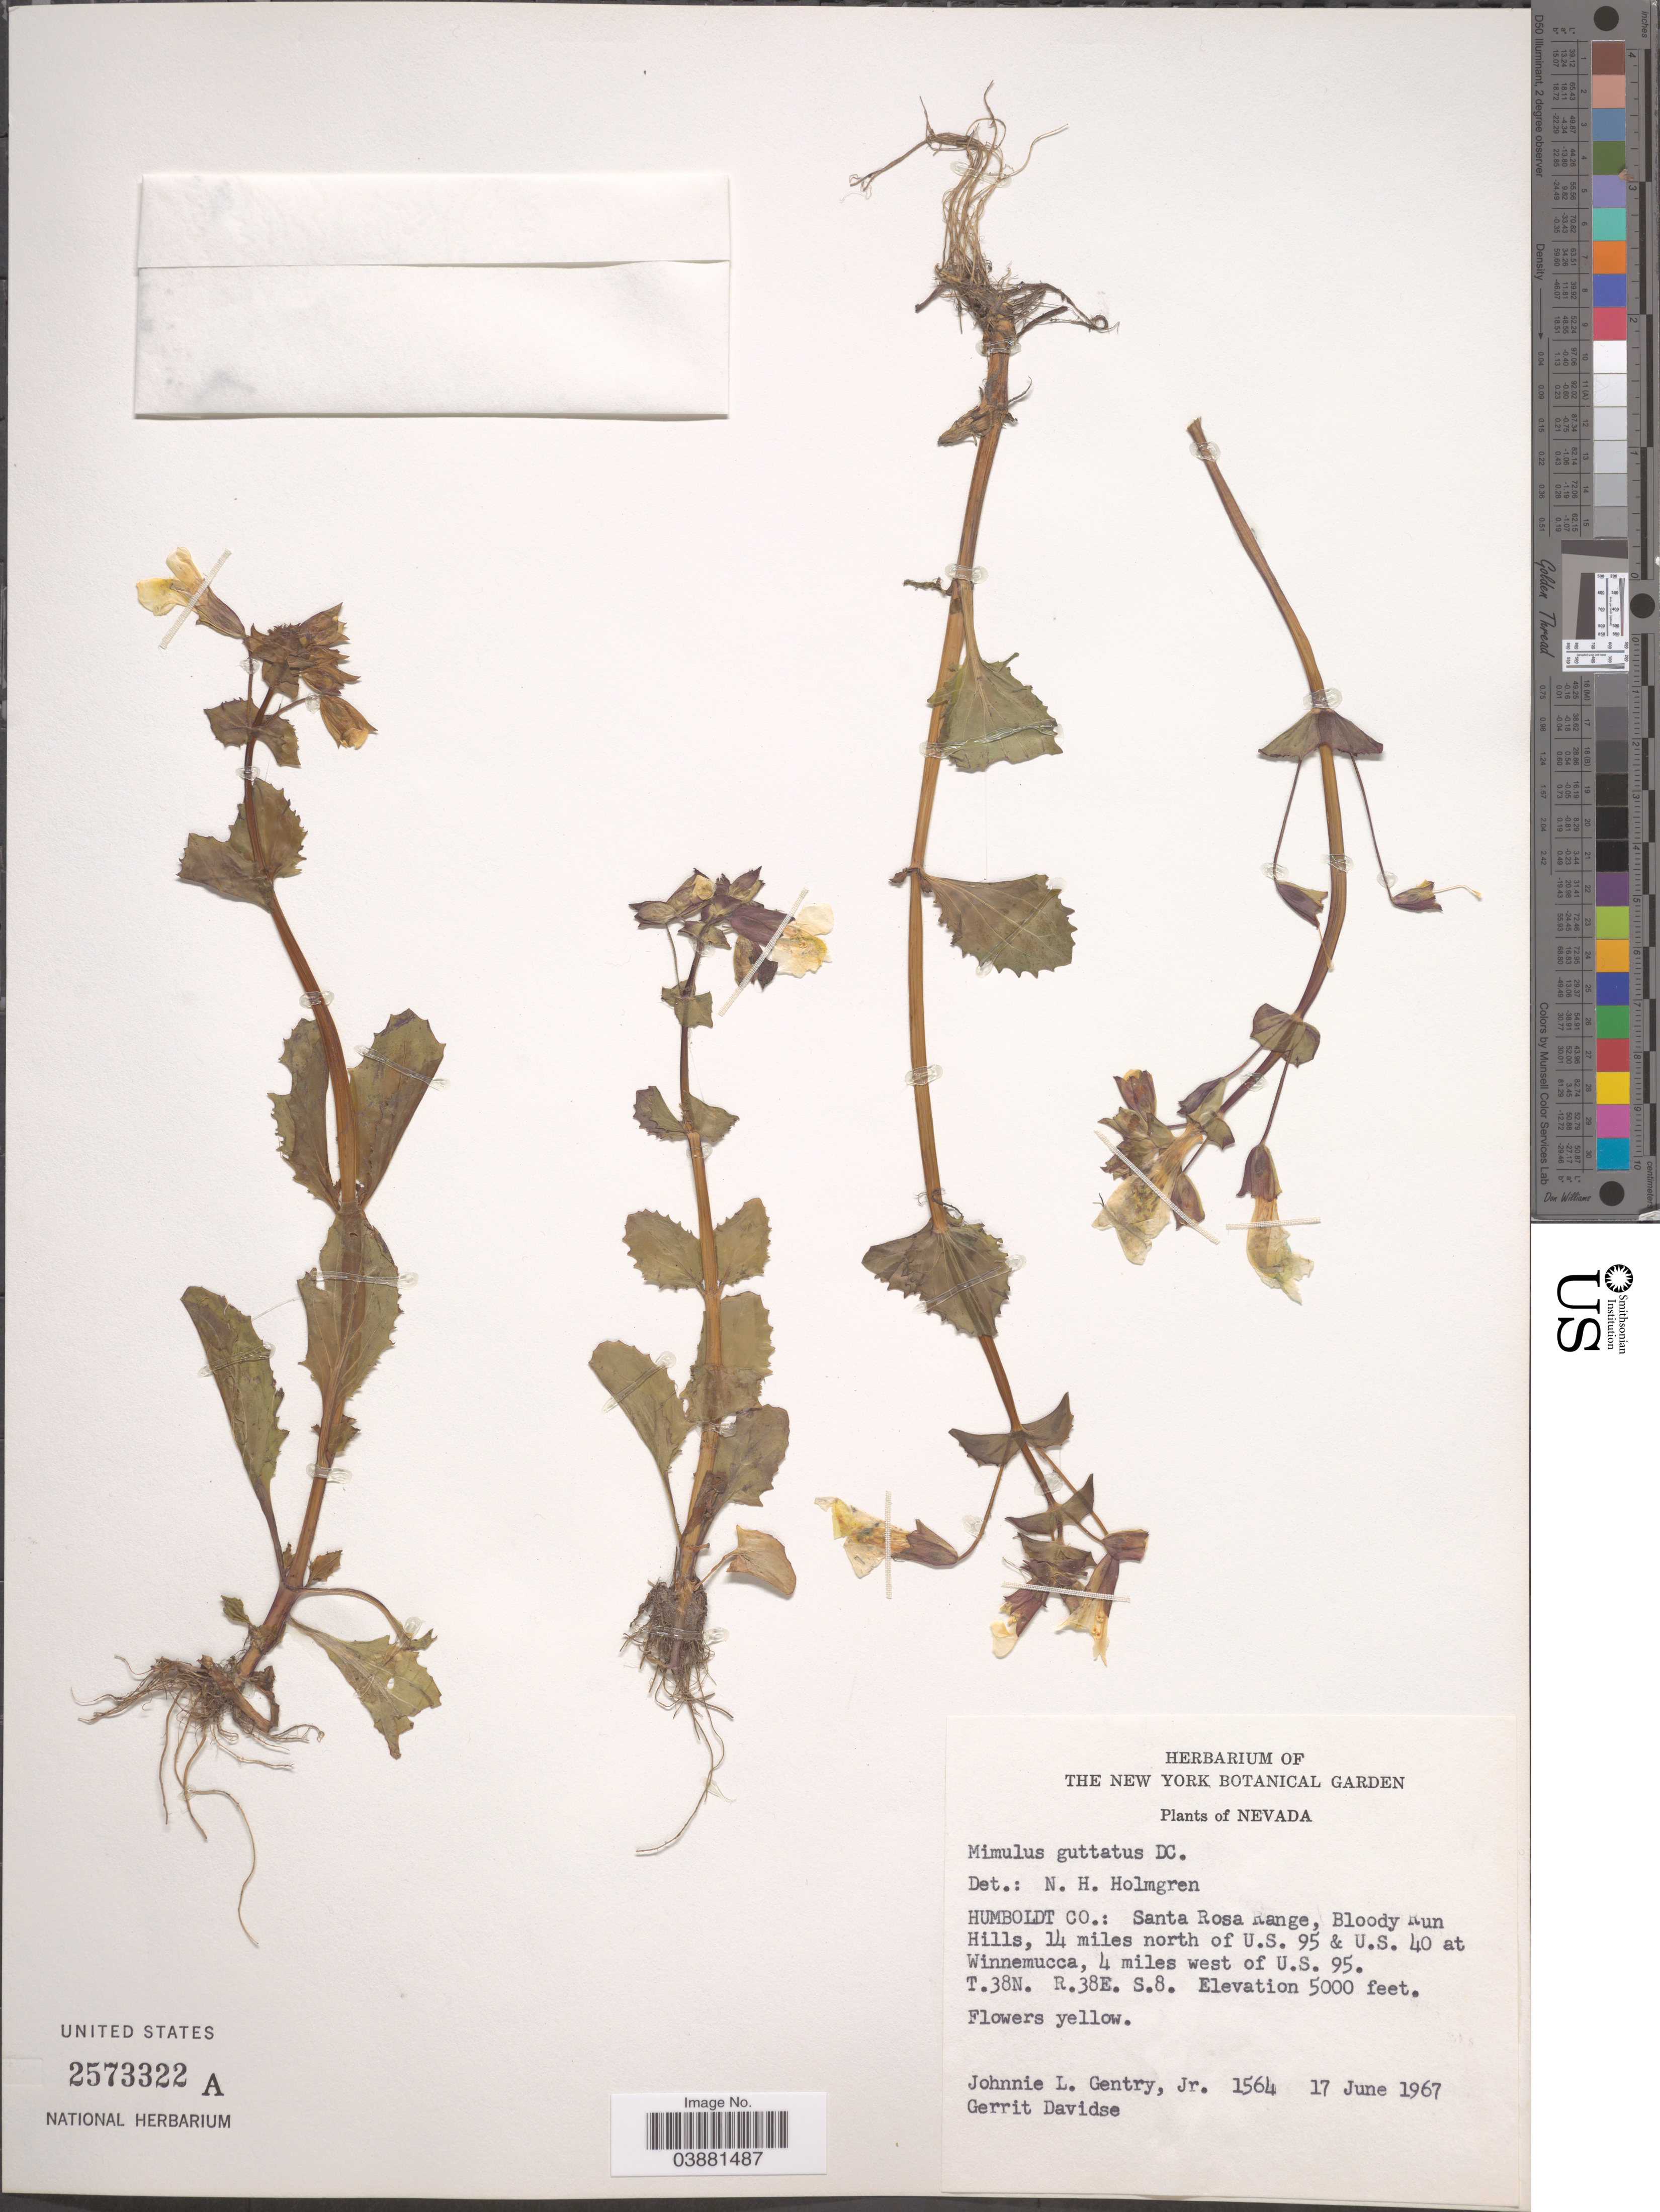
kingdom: Plantae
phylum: Tracheophyta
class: Magnoliopsida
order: Lamiales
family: Phrymaceae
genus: Mimulus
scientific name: Mimulus guttatus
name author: DC.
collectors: J. L. Gentry & G. Davidse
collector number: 1564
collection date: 1967-06-17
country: United States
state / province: Nevada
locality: Humboldt Co.: Santa Rosa Range, Bloody Run Hills, 14 miles north of U.S. 95 & U.S. 40 at Winnemucca, 4 miles west of U.S. 95. T.38N. R.38E. S.8.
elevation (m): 1524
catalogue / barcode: US 2573322A